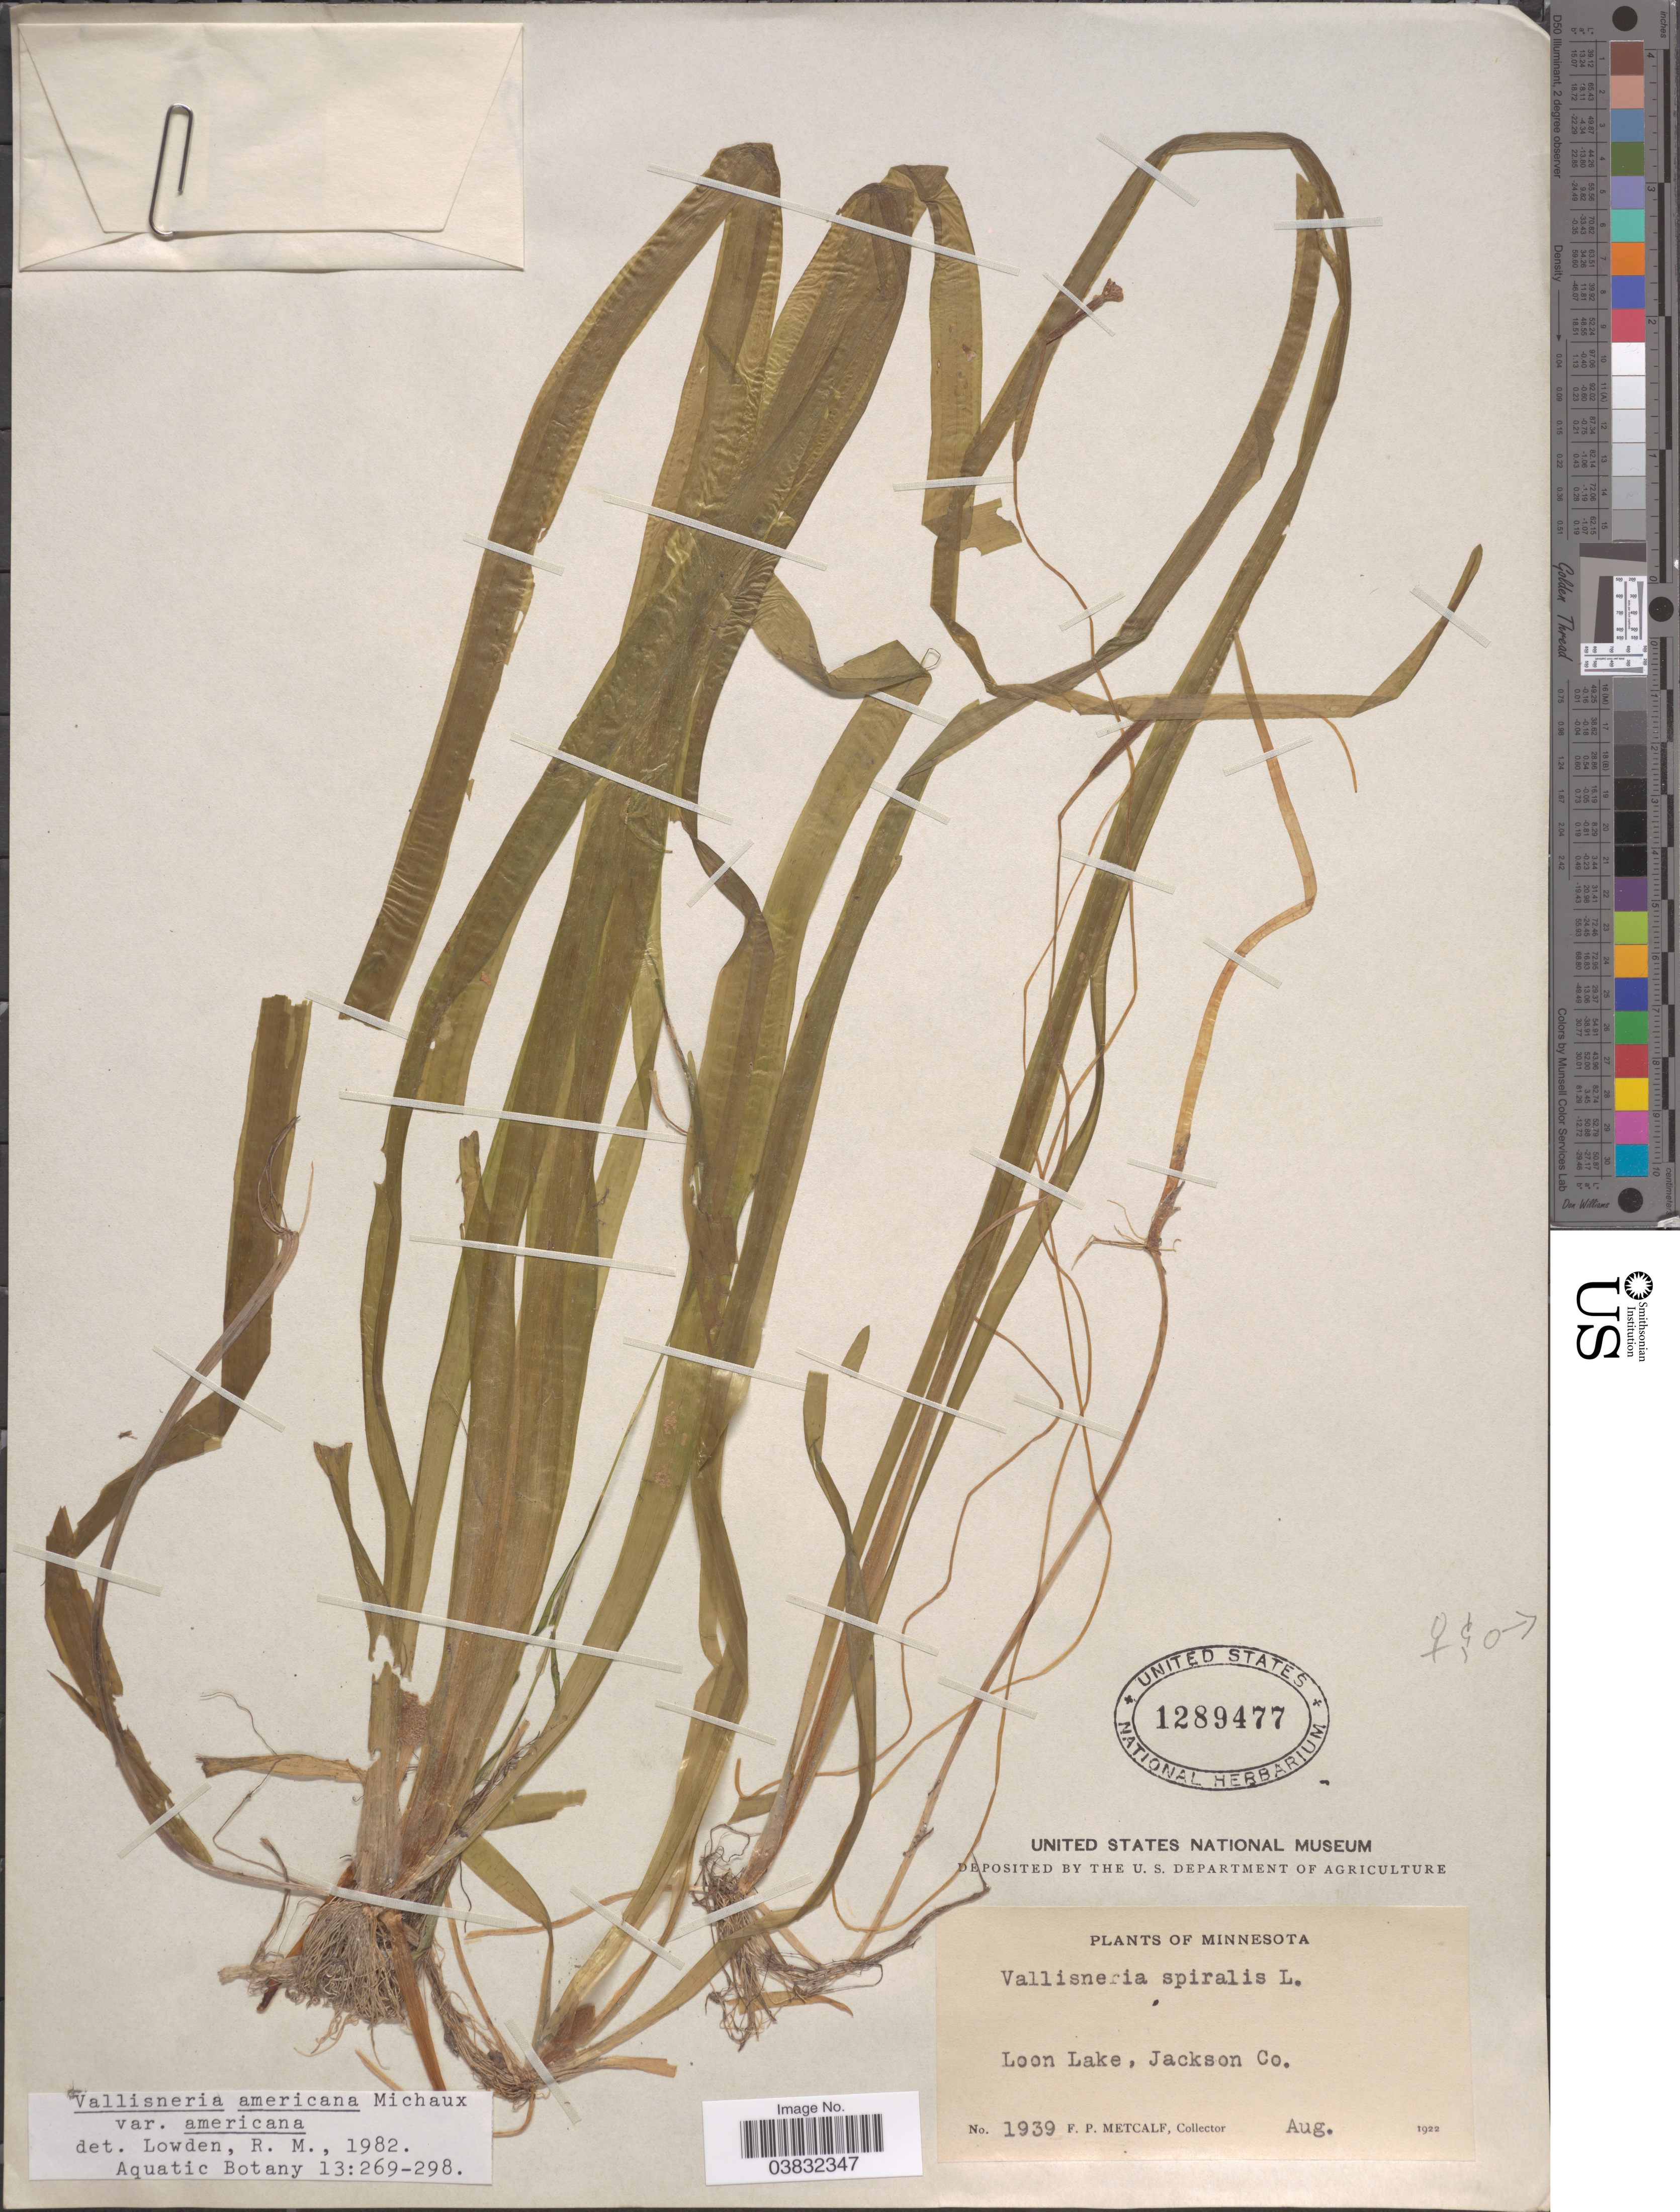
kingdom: Plantae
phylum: Tracheophyta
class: Liliopsida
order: Alismatales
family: Hydrocharitaceae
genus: Vallisneria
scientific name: Vallisneria americana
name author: Michx.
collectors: F. Metcalf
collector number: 1939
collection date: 1922-08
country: United States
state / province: Minnesota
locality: Loon Lake, Jackson Co.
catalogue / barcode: US 1289477